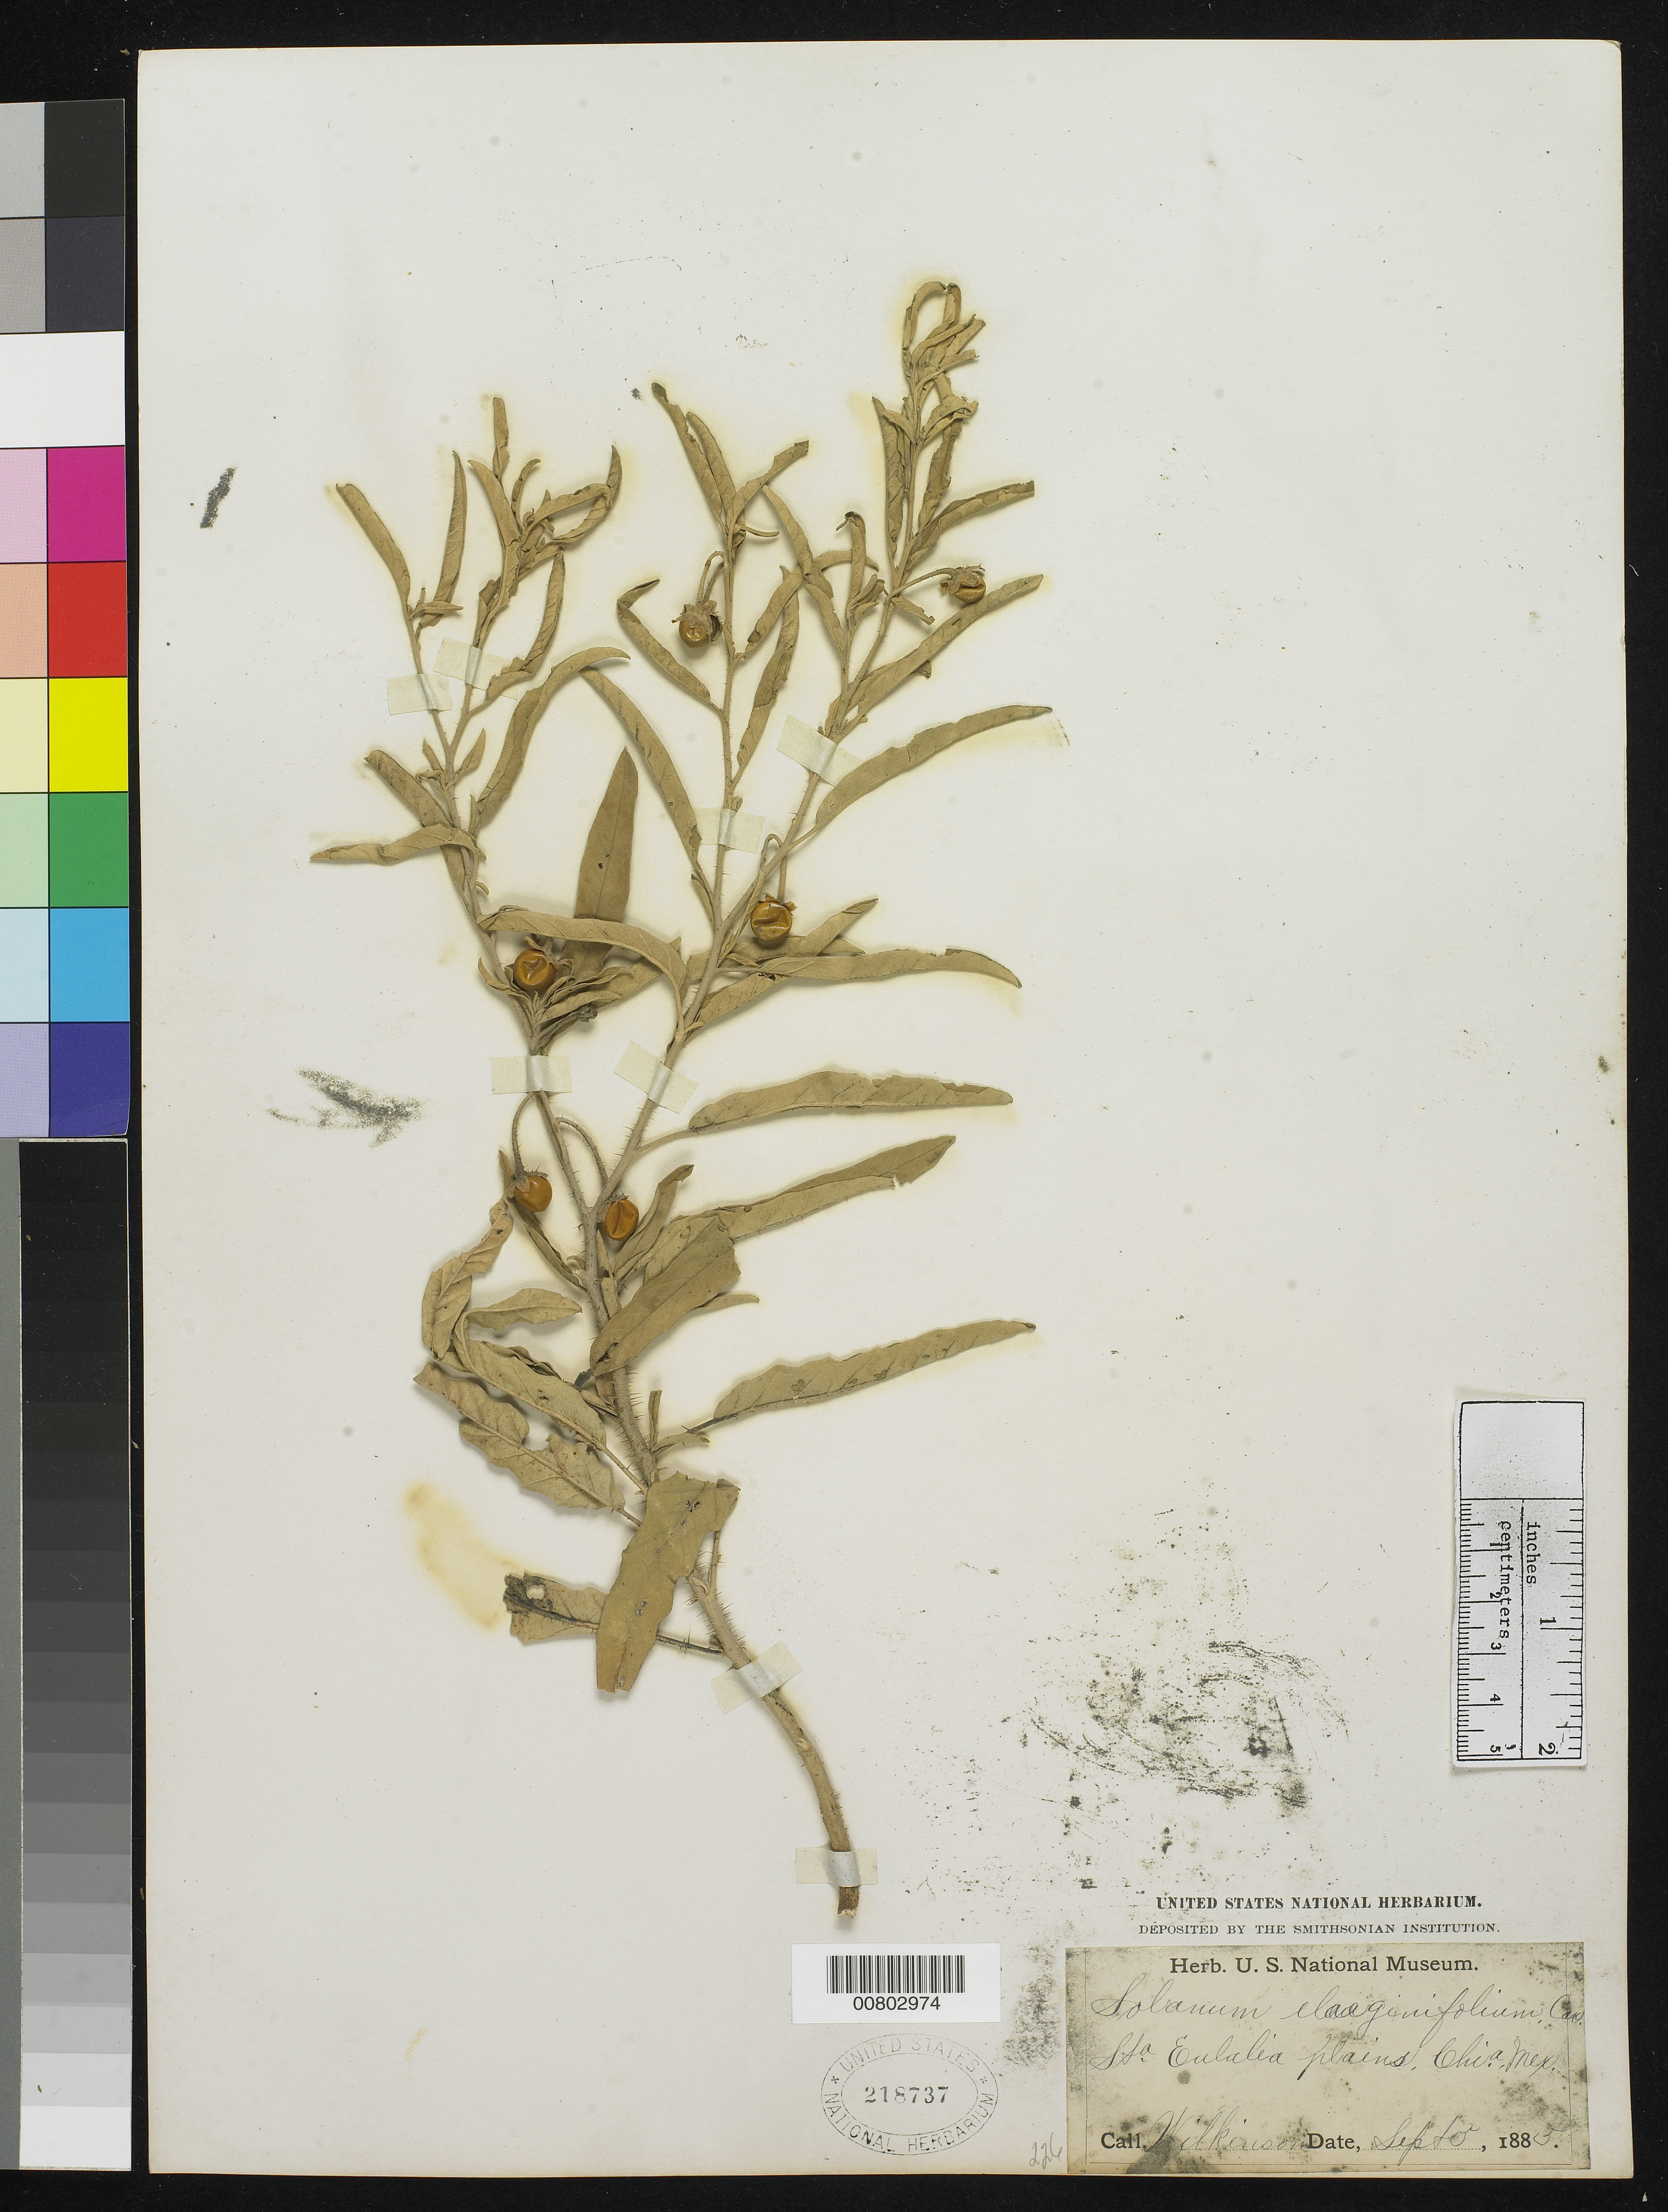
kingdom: Plantae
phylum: Tracheophyta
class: Magnoliopsida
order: Solanales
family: Solanaceae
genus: Solanum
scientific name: Solanum elaeagnifolium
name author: Cav.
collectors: E. Wilkinson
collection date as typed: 05 Sep 1885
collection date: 1885-09-05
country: Mexico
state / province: Chihuahua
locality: Sta. Eulalia plains, Chihuahua.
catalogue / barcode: US 218737